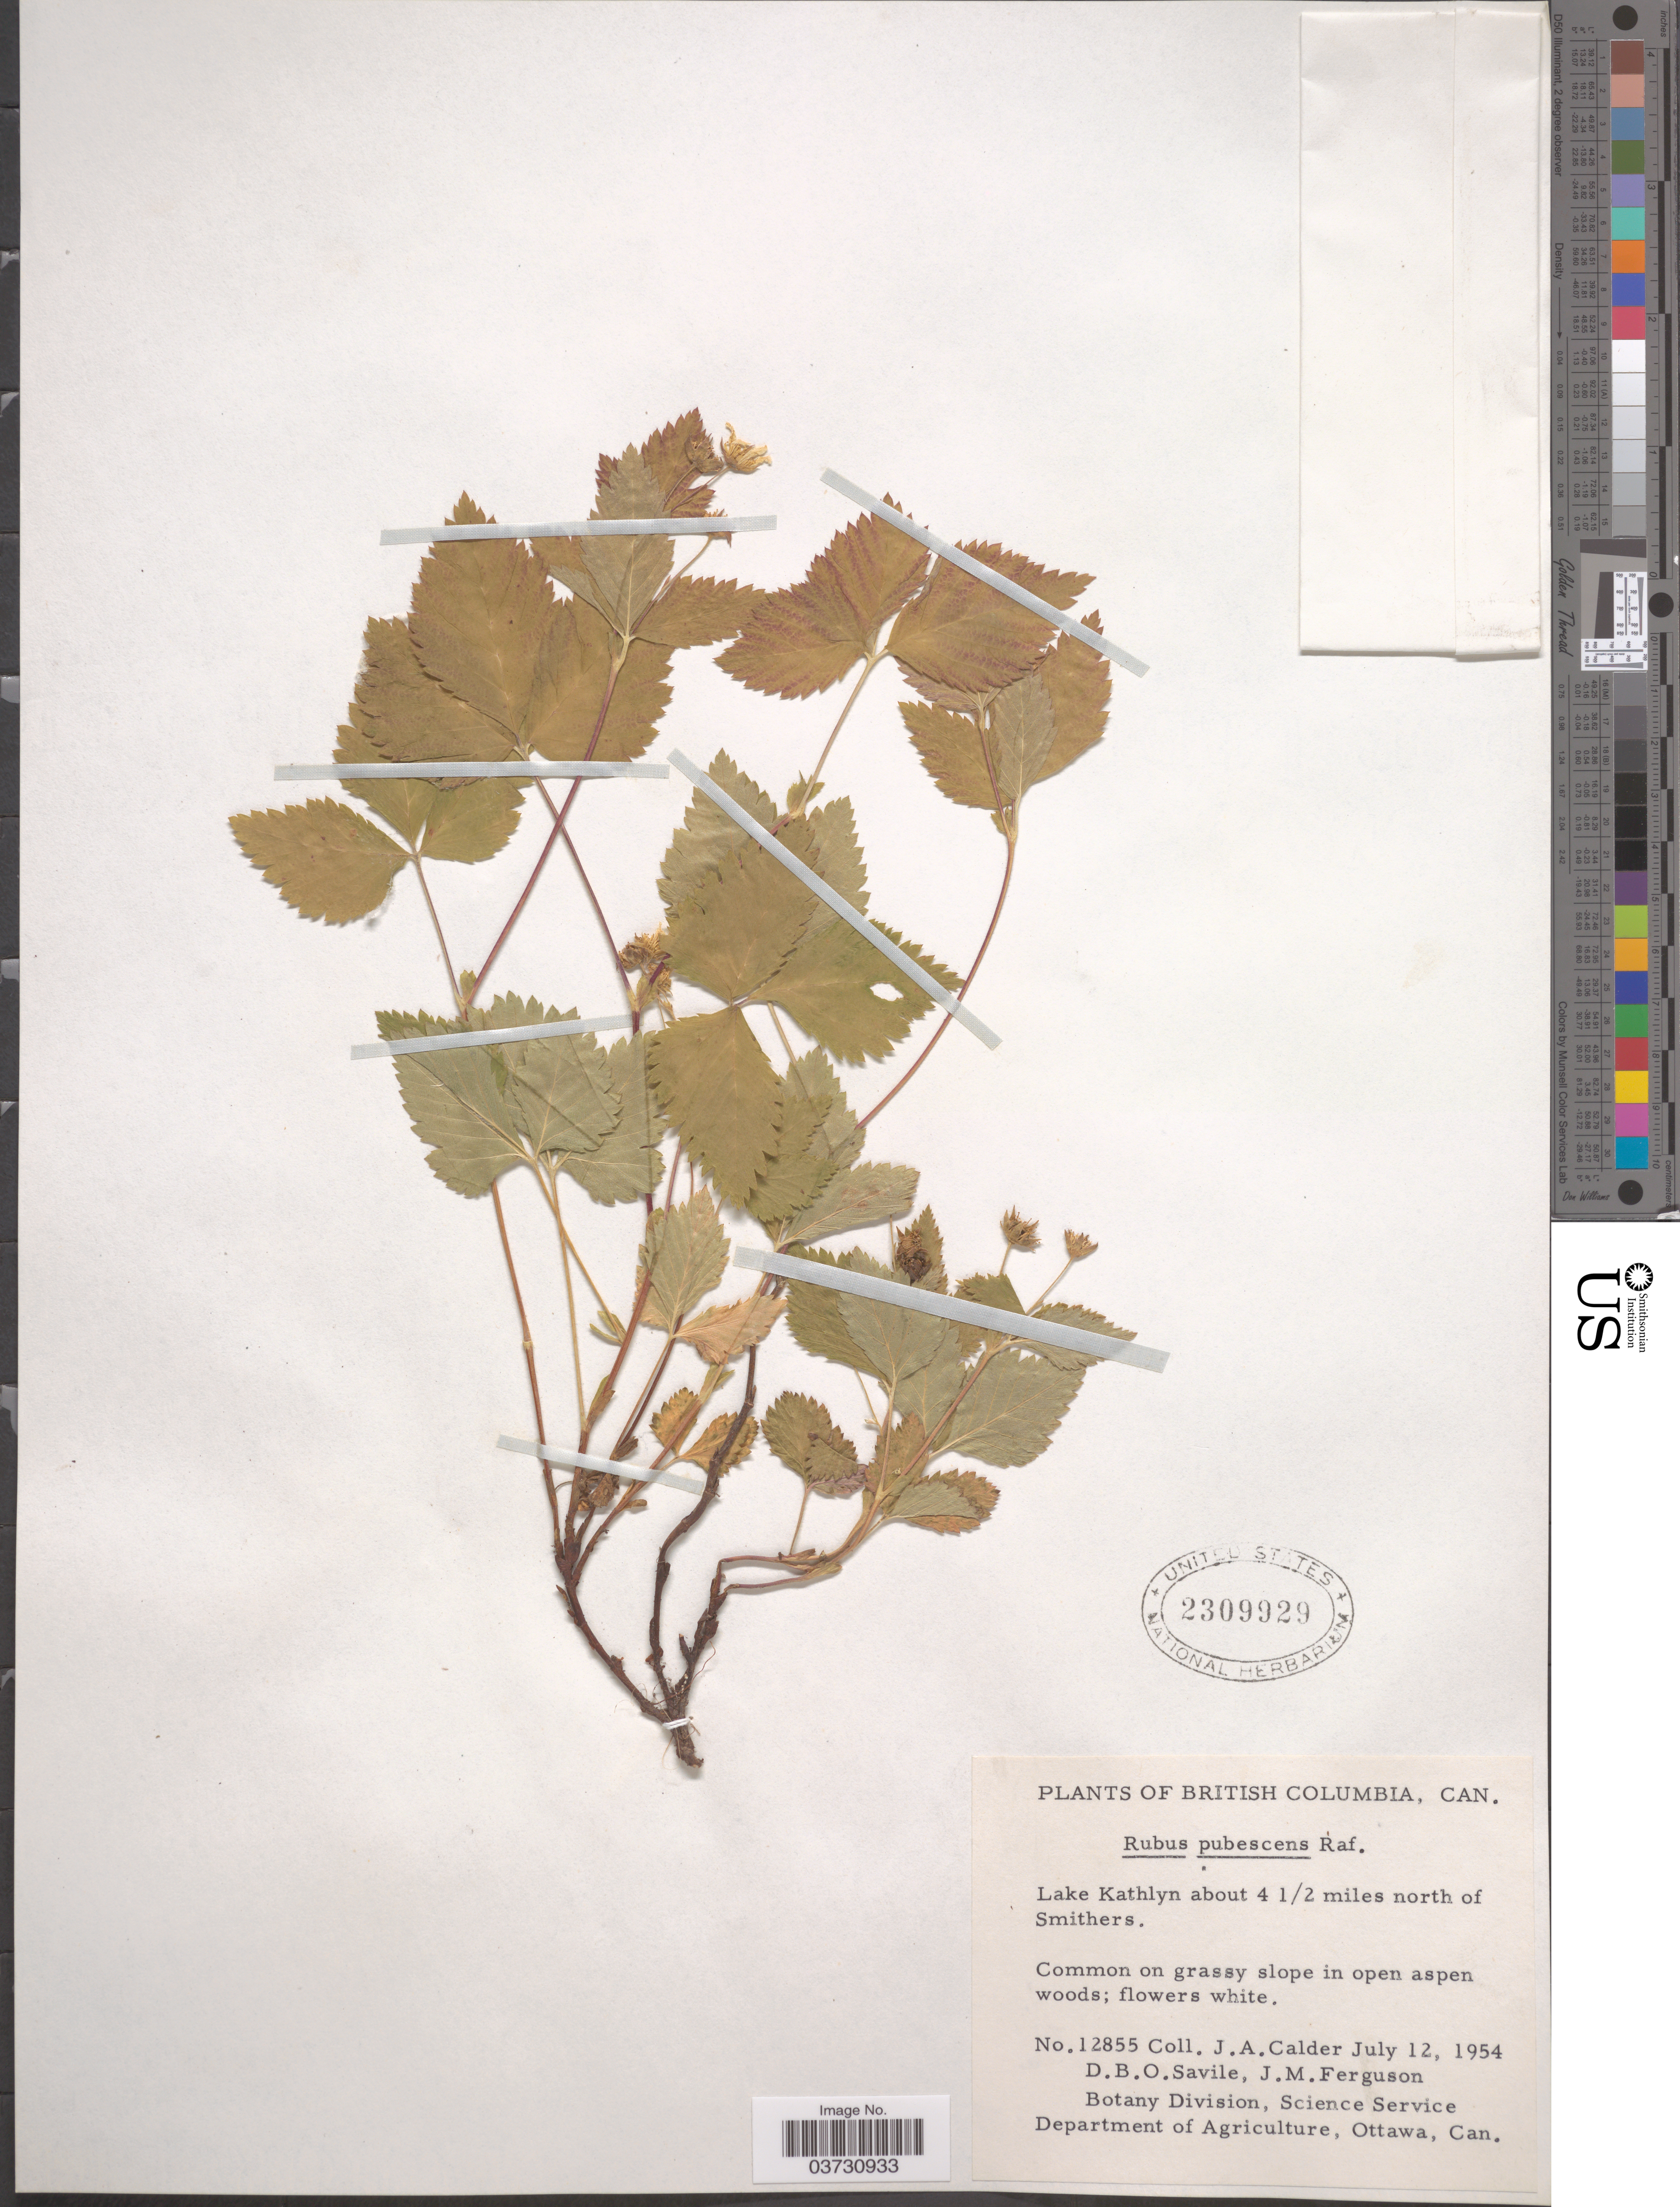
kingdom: Plantae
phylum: Tracheophyta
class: Magnoliopsida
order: Rosales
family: Rosaceae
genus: Rubus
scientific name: Rubus pubescens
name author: Raf.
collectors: J. A. Calder, D. Savile & J. M. Ferguson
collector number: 12855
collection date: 1954-07-12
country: Canada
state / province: British Columbia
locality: Lake Kathlyn about 4 1/2 miles north of Smithers.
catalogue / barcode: US 2309929